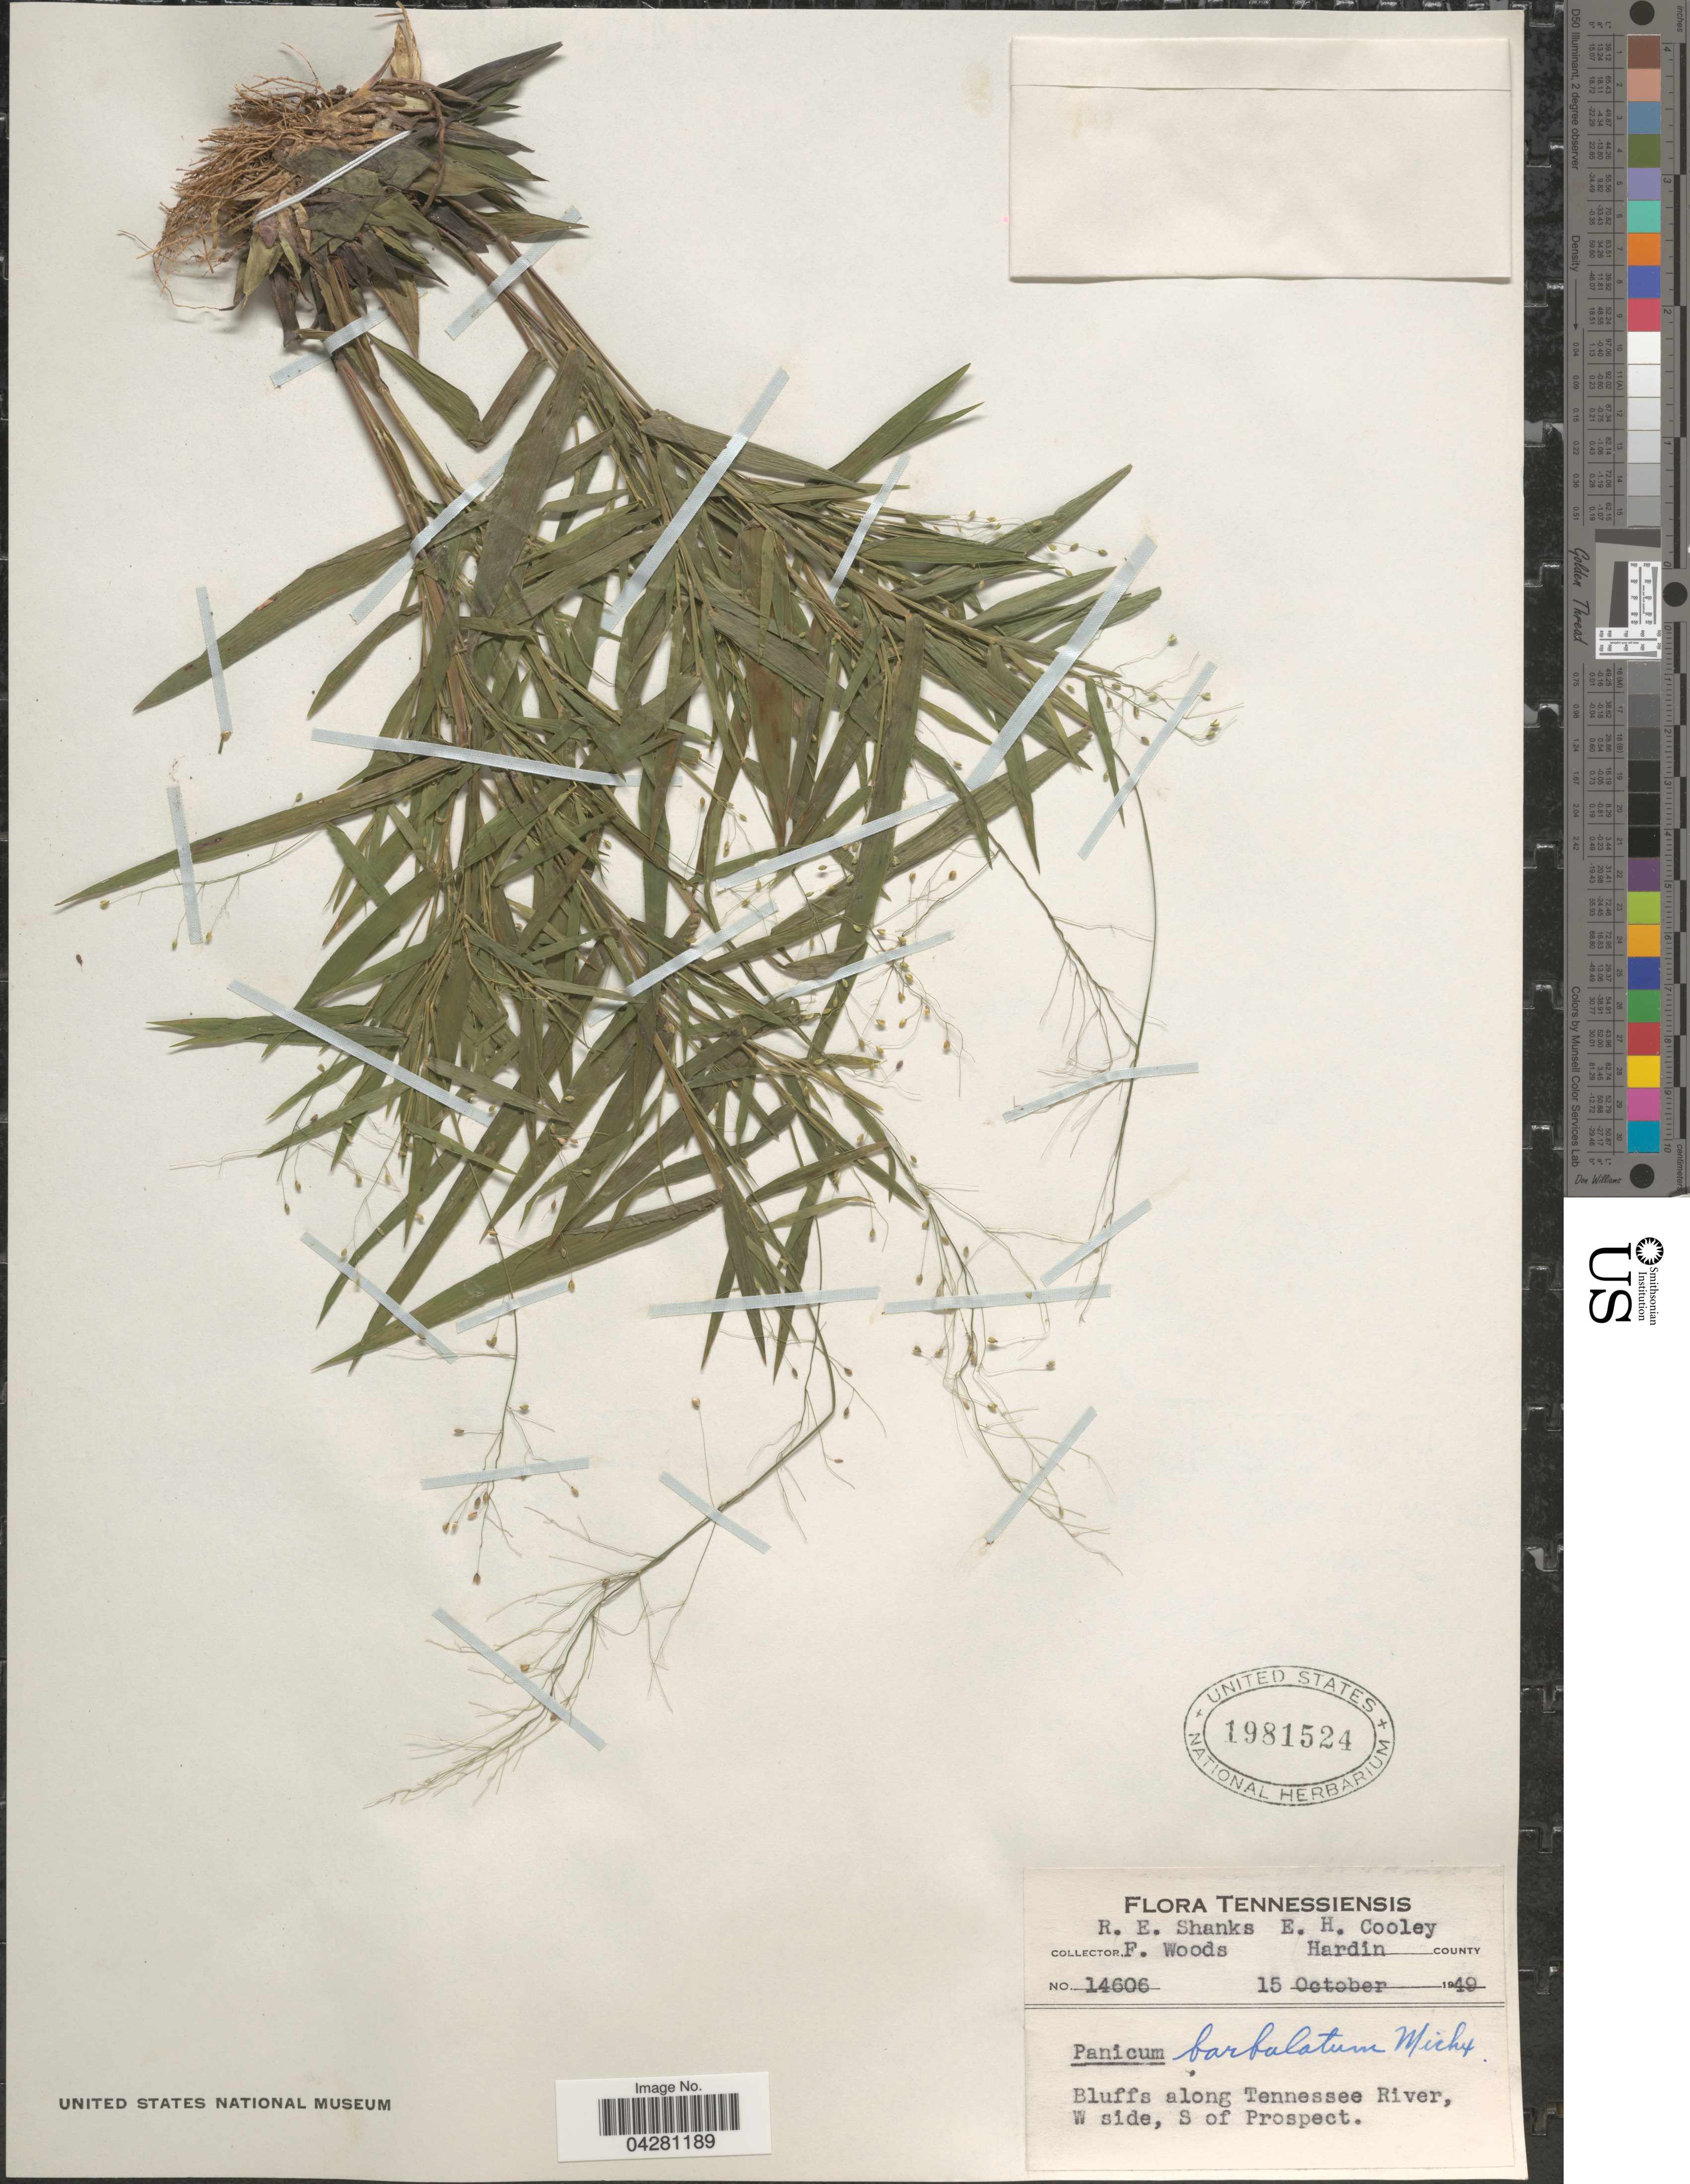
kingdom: Plantae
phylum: Tracheophyta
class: Liliopsida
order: Poales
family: Poaceae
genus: Dichanthelium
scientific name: Dichanthelium dichotomum var. dichotomum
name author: (L.) Gould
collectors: R. Shanks, F. Woods & E. H. Cooley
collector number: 14606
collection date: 1949-10-15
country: United States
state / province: Tennessee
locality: Hardin County. Bluffs along Tennessee River, W side, S of Prospect.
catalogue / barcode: US 1981524